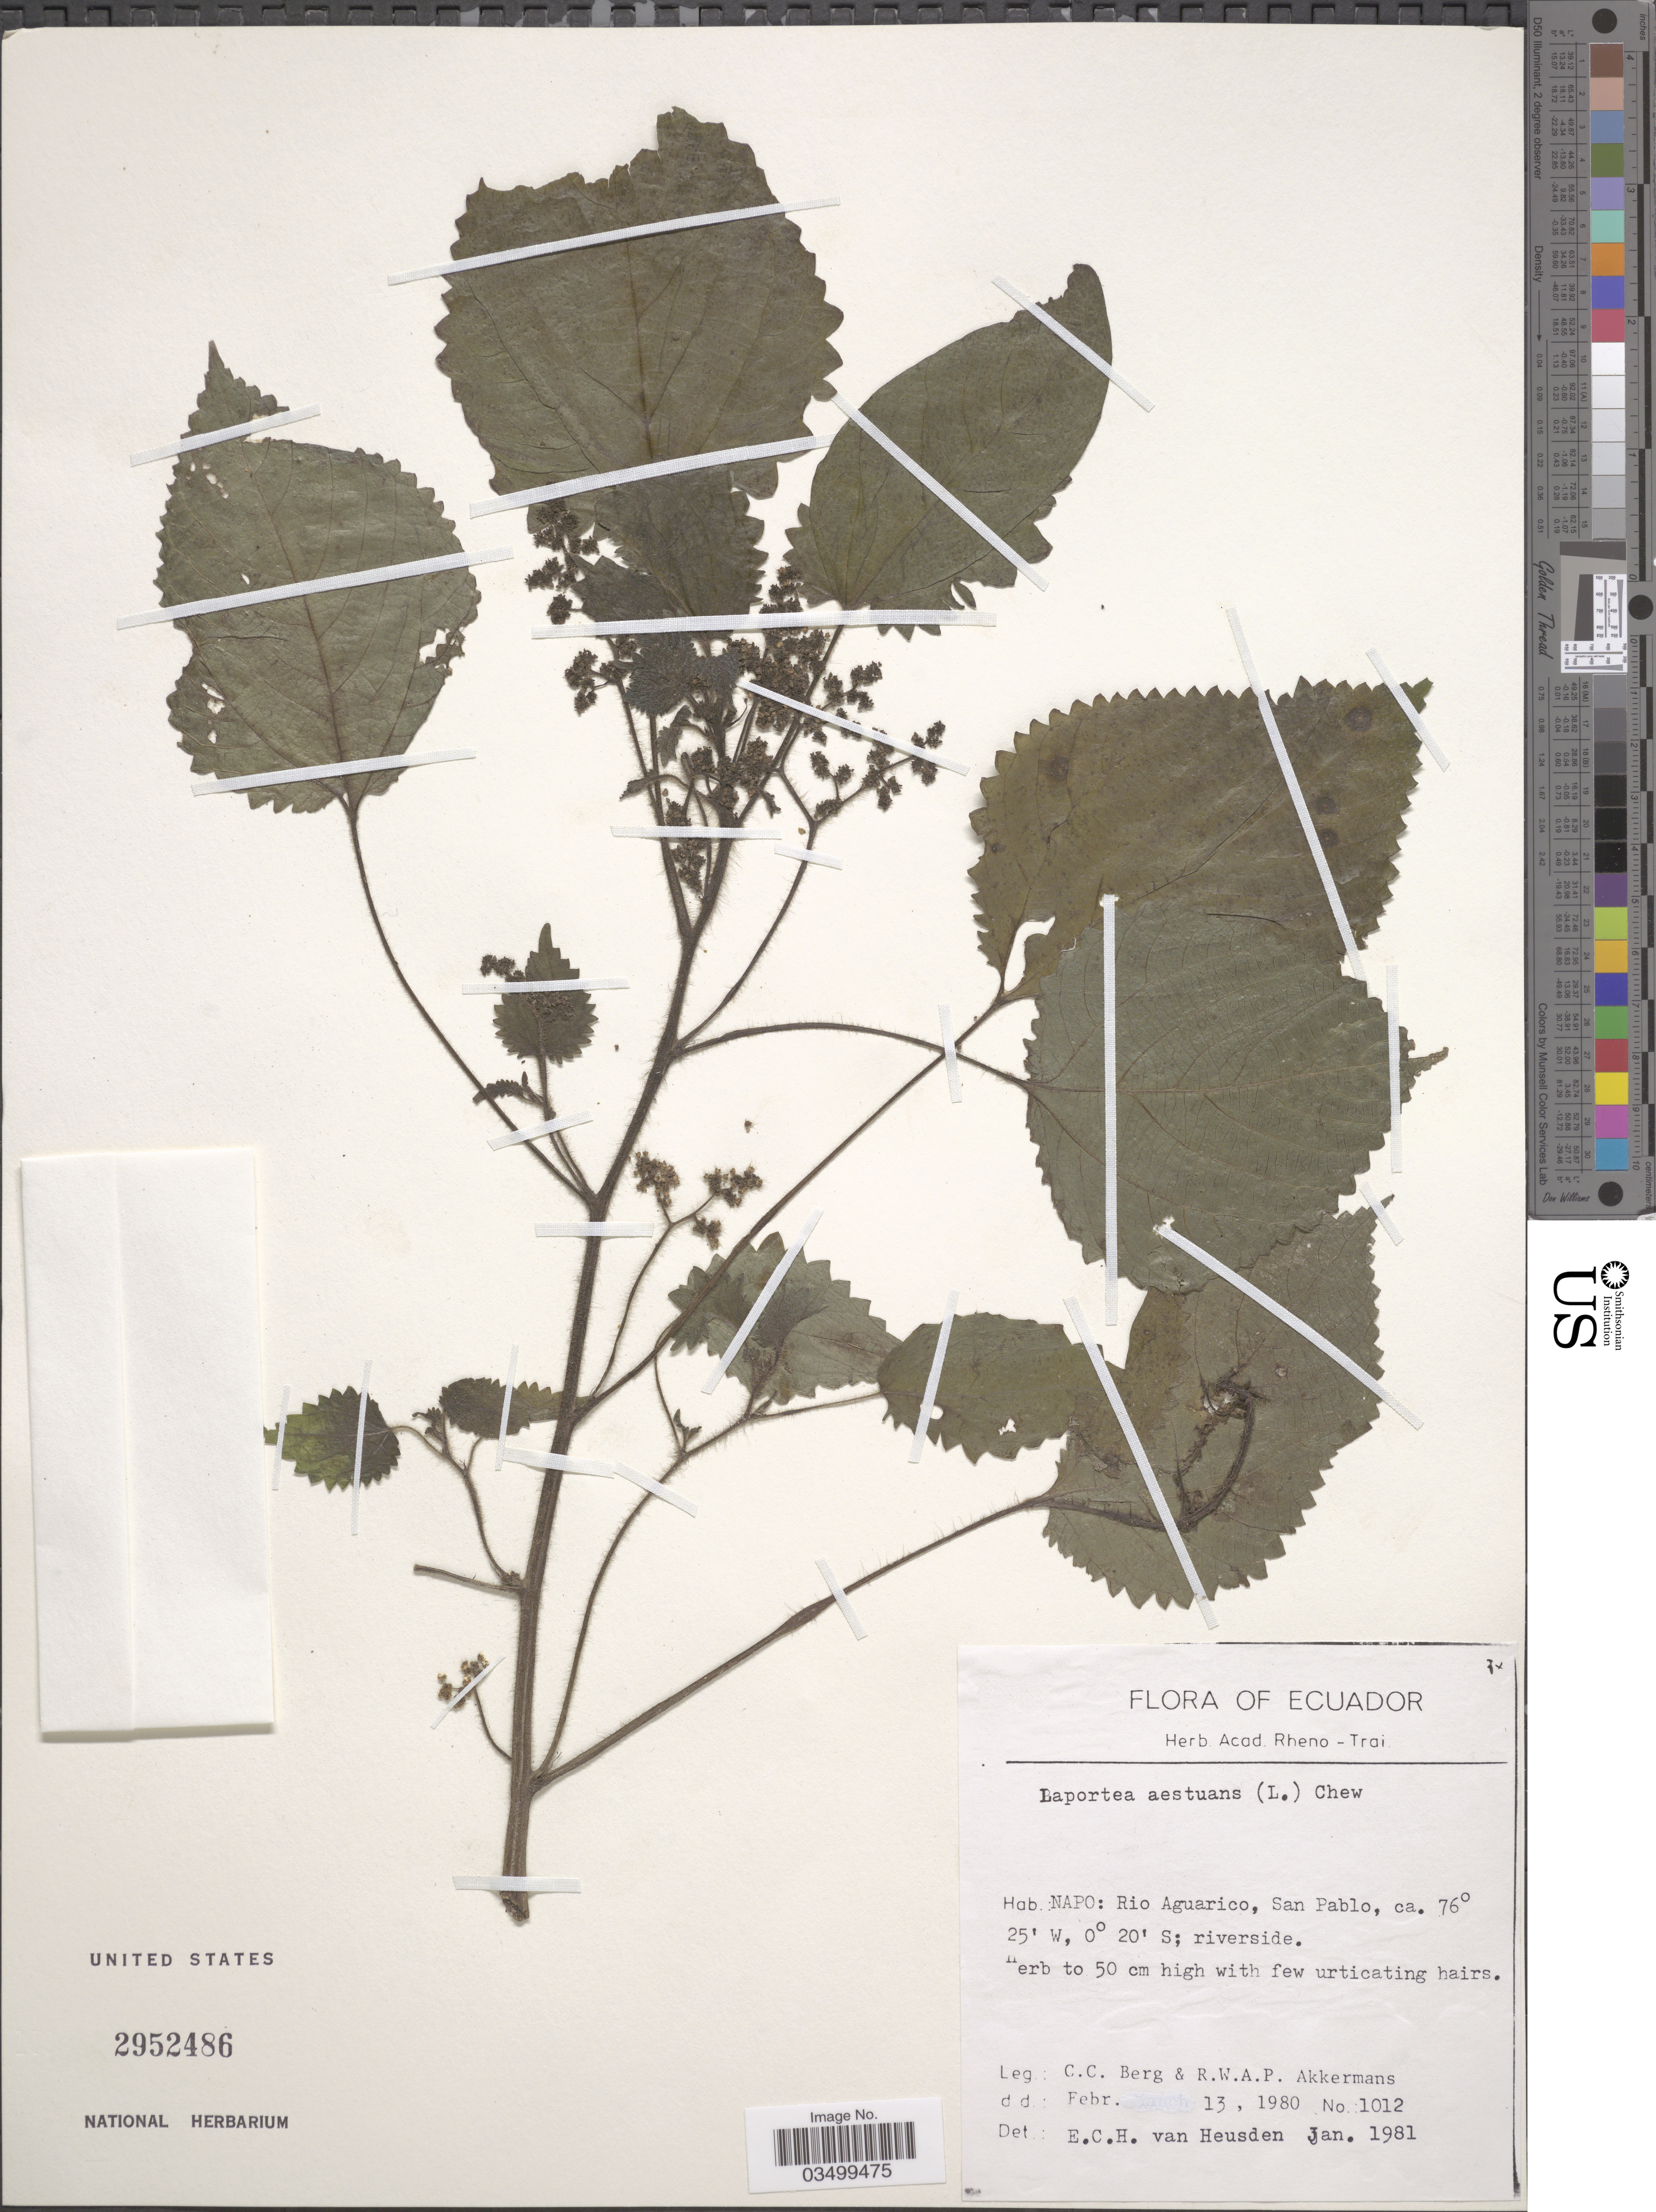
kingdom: Plantae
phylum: Tracheophyta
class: Magnoliopsida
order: Rosales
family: Urticaceae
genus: Laportea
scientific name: Laportea aestuans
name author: (L.) Chew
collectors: C. C. Berg & R. W. A. P. Akkermans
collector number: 1012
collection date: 1980-02-13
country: Ecuador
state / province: Napo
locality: Rio Aguarico, San Pablo.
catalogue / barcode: US 2952486